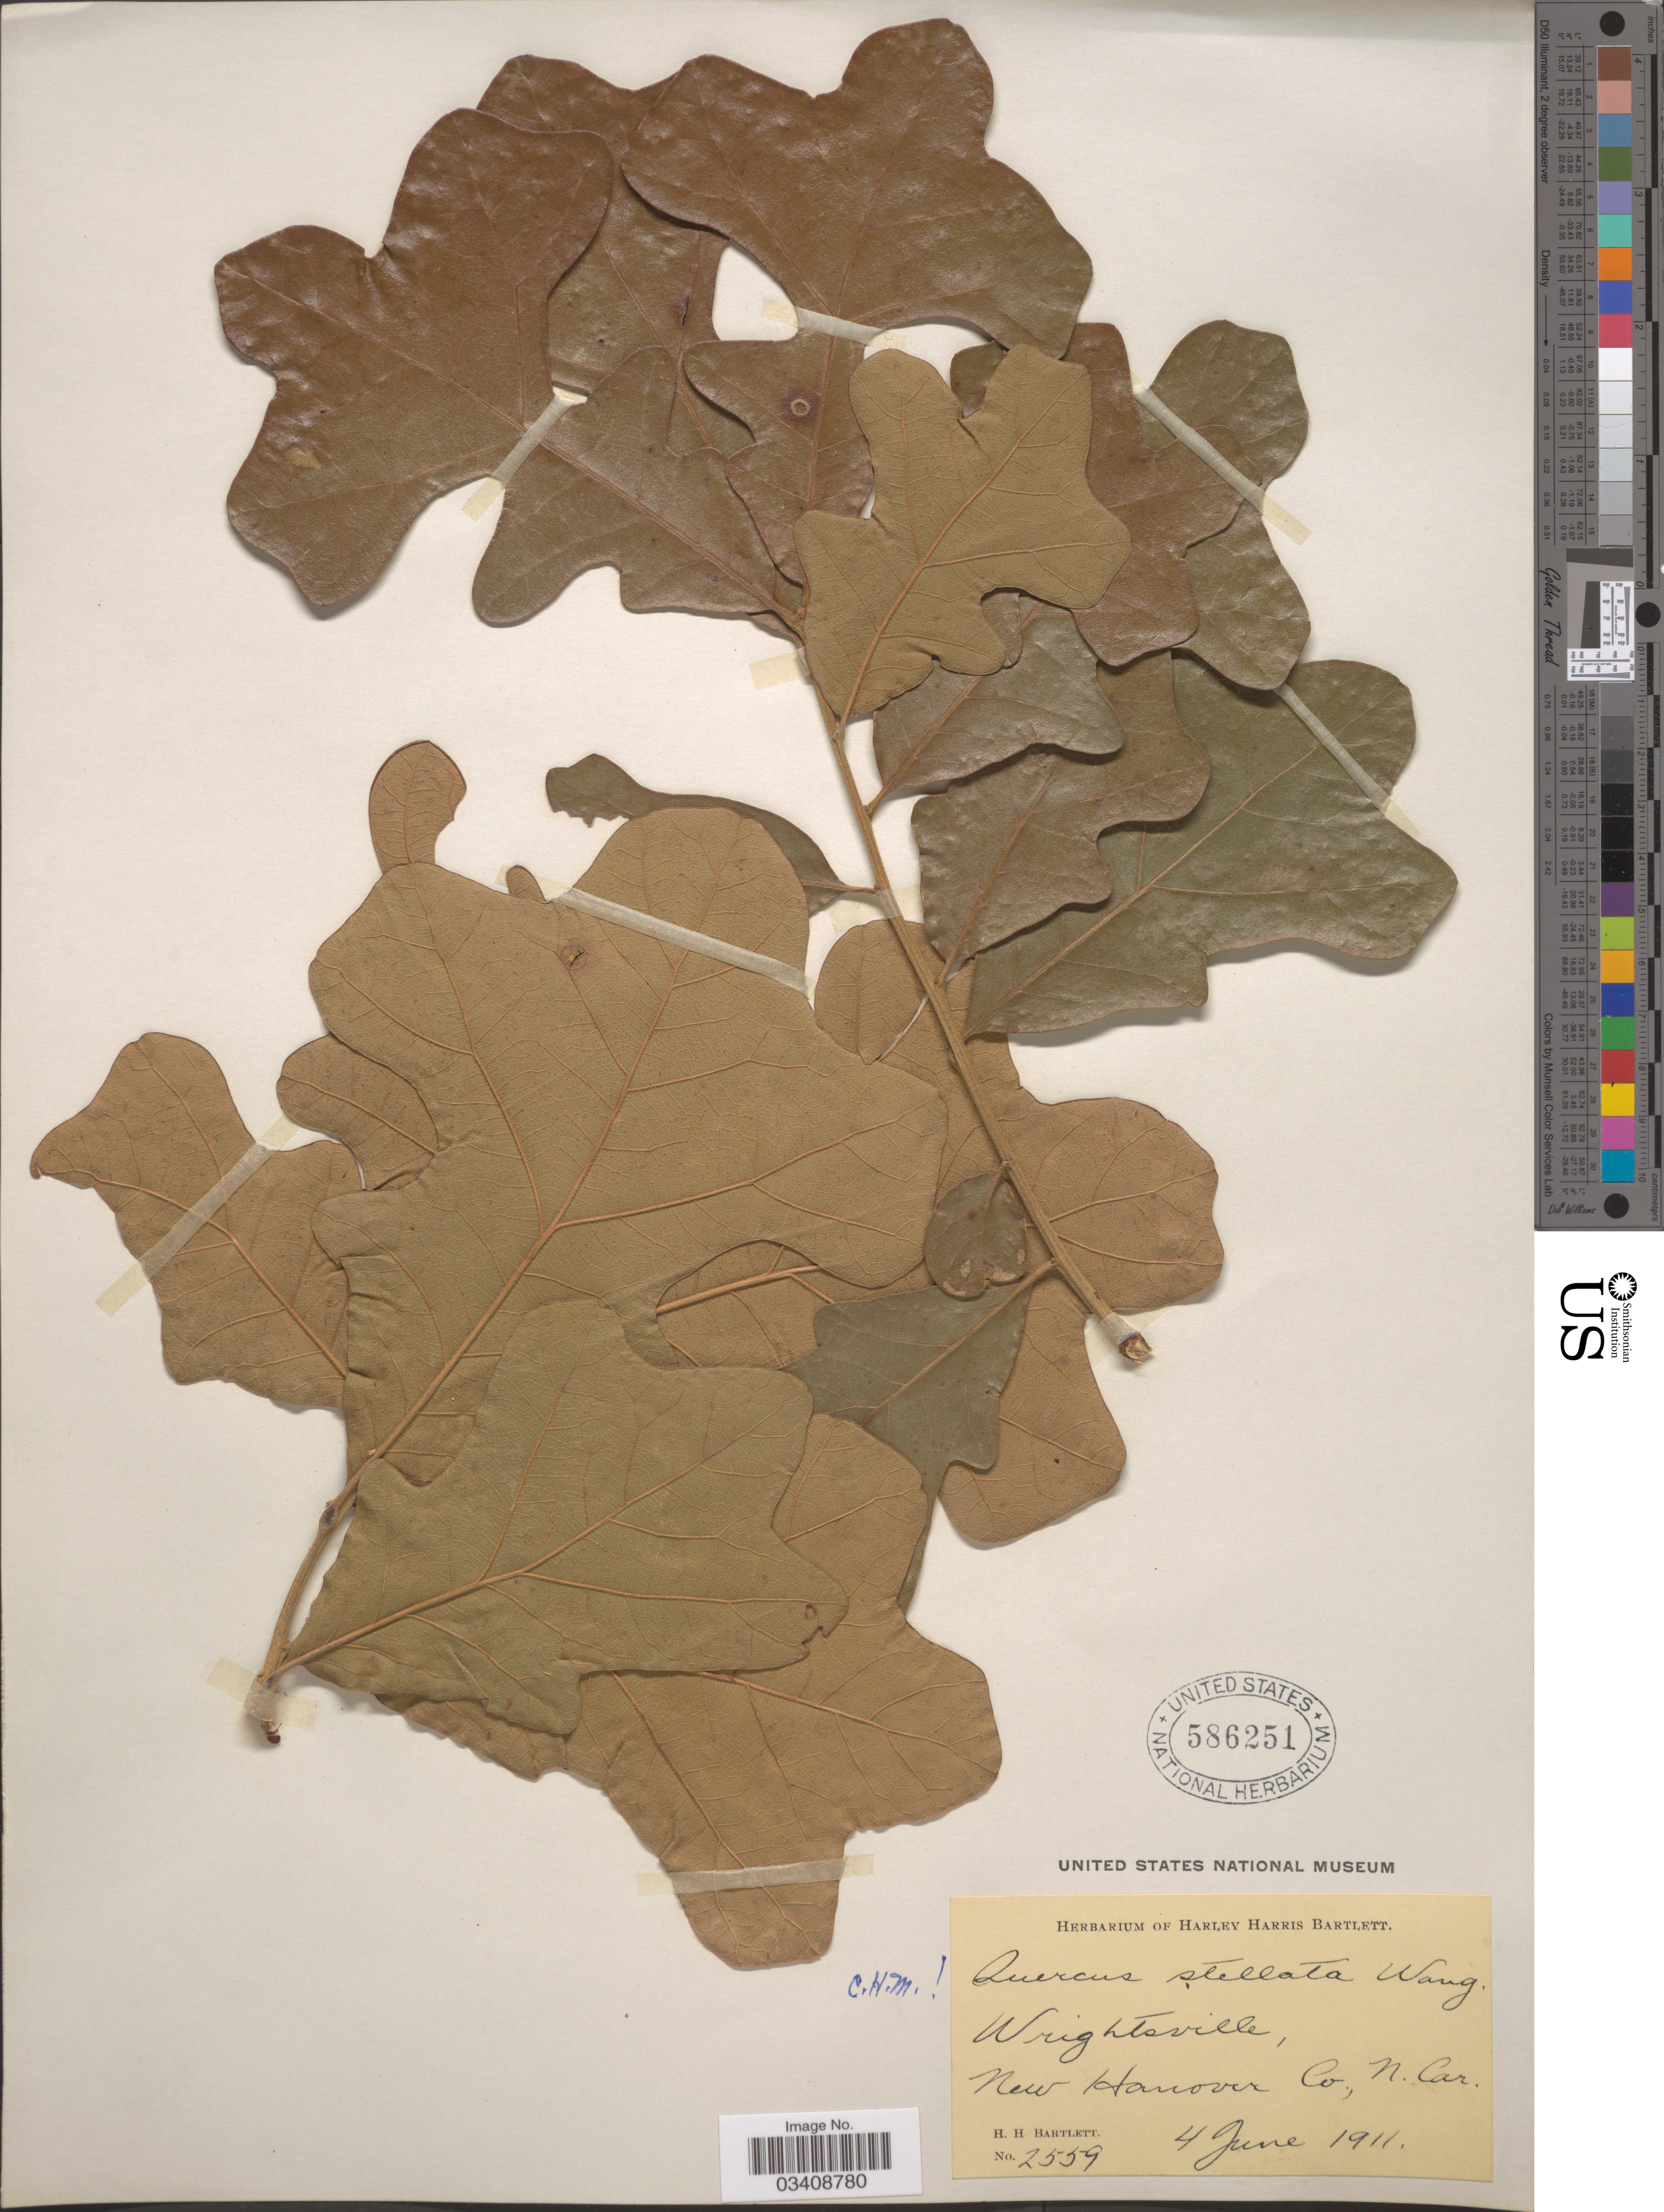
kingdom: Plantae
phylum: Tracheophyta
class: Magnoliopsida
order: Fagales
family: Fagaceae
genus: Quercus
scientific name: Quercus stellata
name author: Wangenh.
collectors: H. H. Bartlett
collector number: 2559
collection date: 1911-06-04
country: United States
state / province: North Carolina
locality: New Hanover.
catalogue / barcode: US 586251